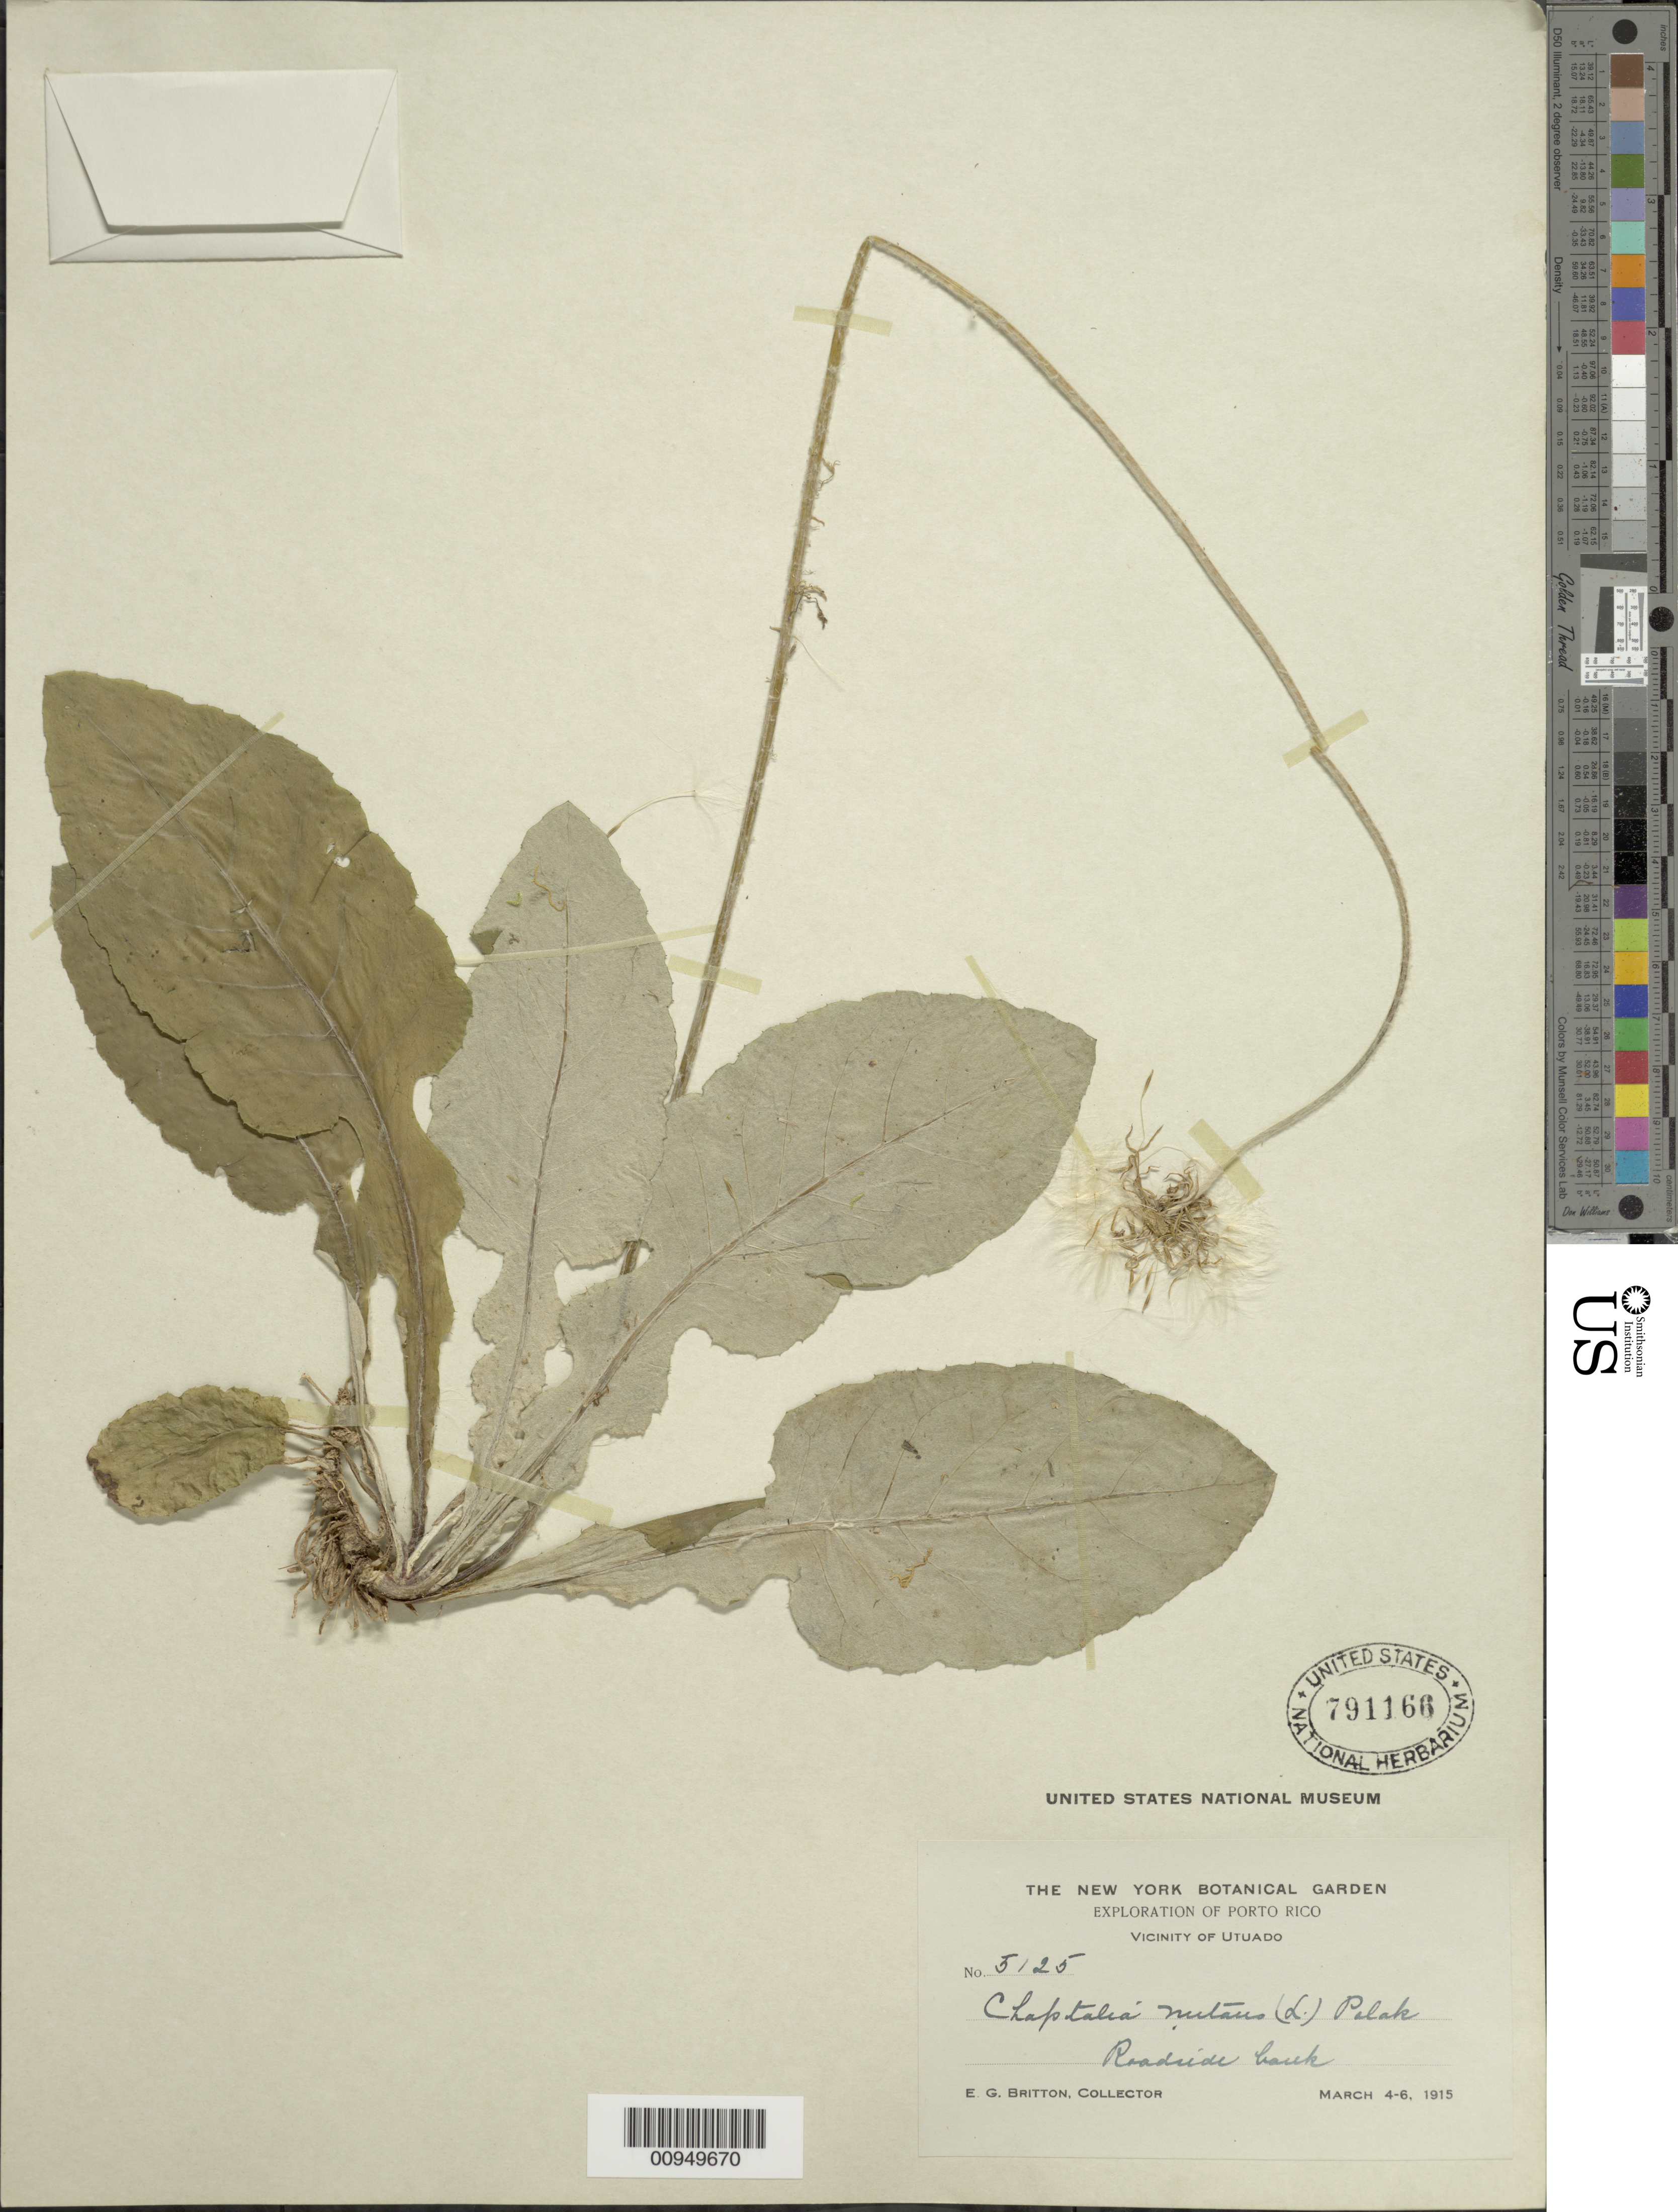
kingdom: Plantae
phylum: Tracheophyta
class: Magnoliopsida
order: Asterales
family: Asteraceae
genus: Chaptalia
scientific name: Chaptalia nutans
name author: (L.) Pol.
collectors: E. G. Britton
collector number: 5125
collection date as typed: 04 Mar 1915 to 16 Mar 1915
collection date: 1915-03-04/1915-03-16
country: Puerto Rico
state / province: Utuado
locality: Bank, vicinity of Utuado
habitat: Roadside bank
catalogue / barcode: US 791166